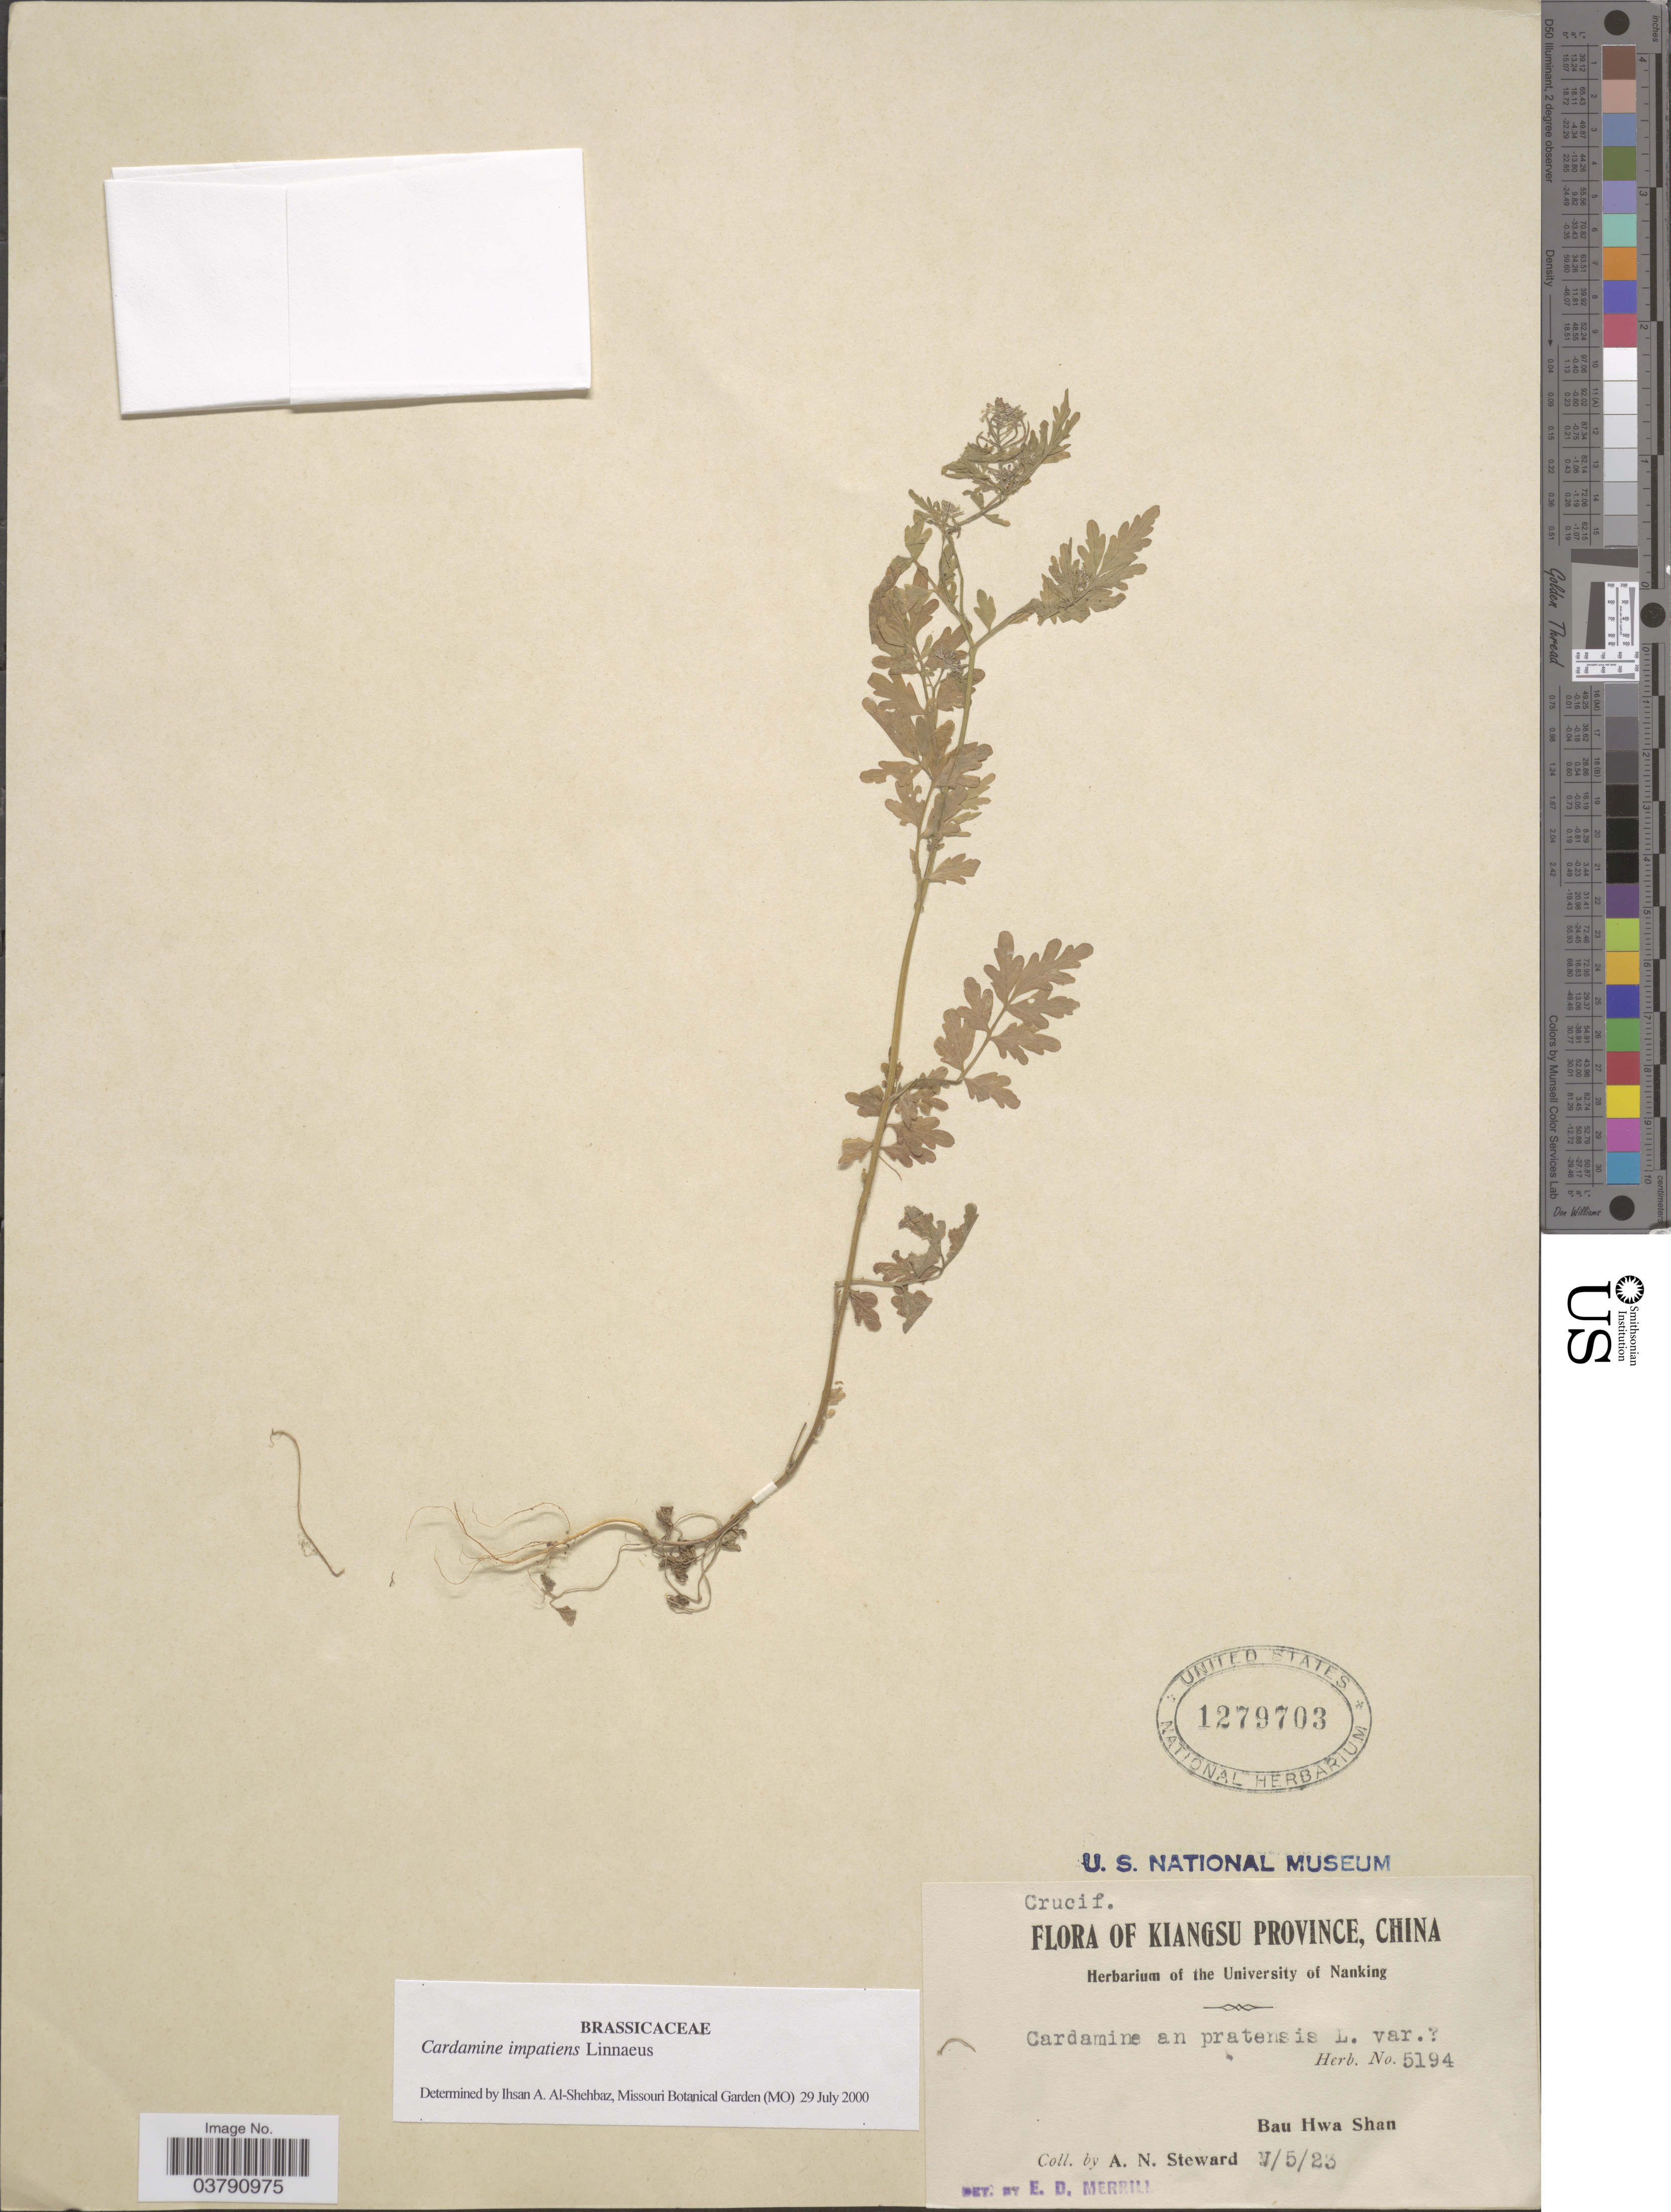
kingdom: Plantae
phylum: Tracheophyta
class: Magnoliopsida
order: Brassicales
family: Brassicaceae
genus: Cardamine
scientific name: Cardamine impatiens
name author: L.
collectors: A. N. Steward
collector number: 5194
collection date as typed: Transcribed d/m/y: 5/5/23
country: China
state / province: Jiangsu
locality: Kiangsu Province. Bau Hwa Shan.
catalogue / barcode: US 1279703